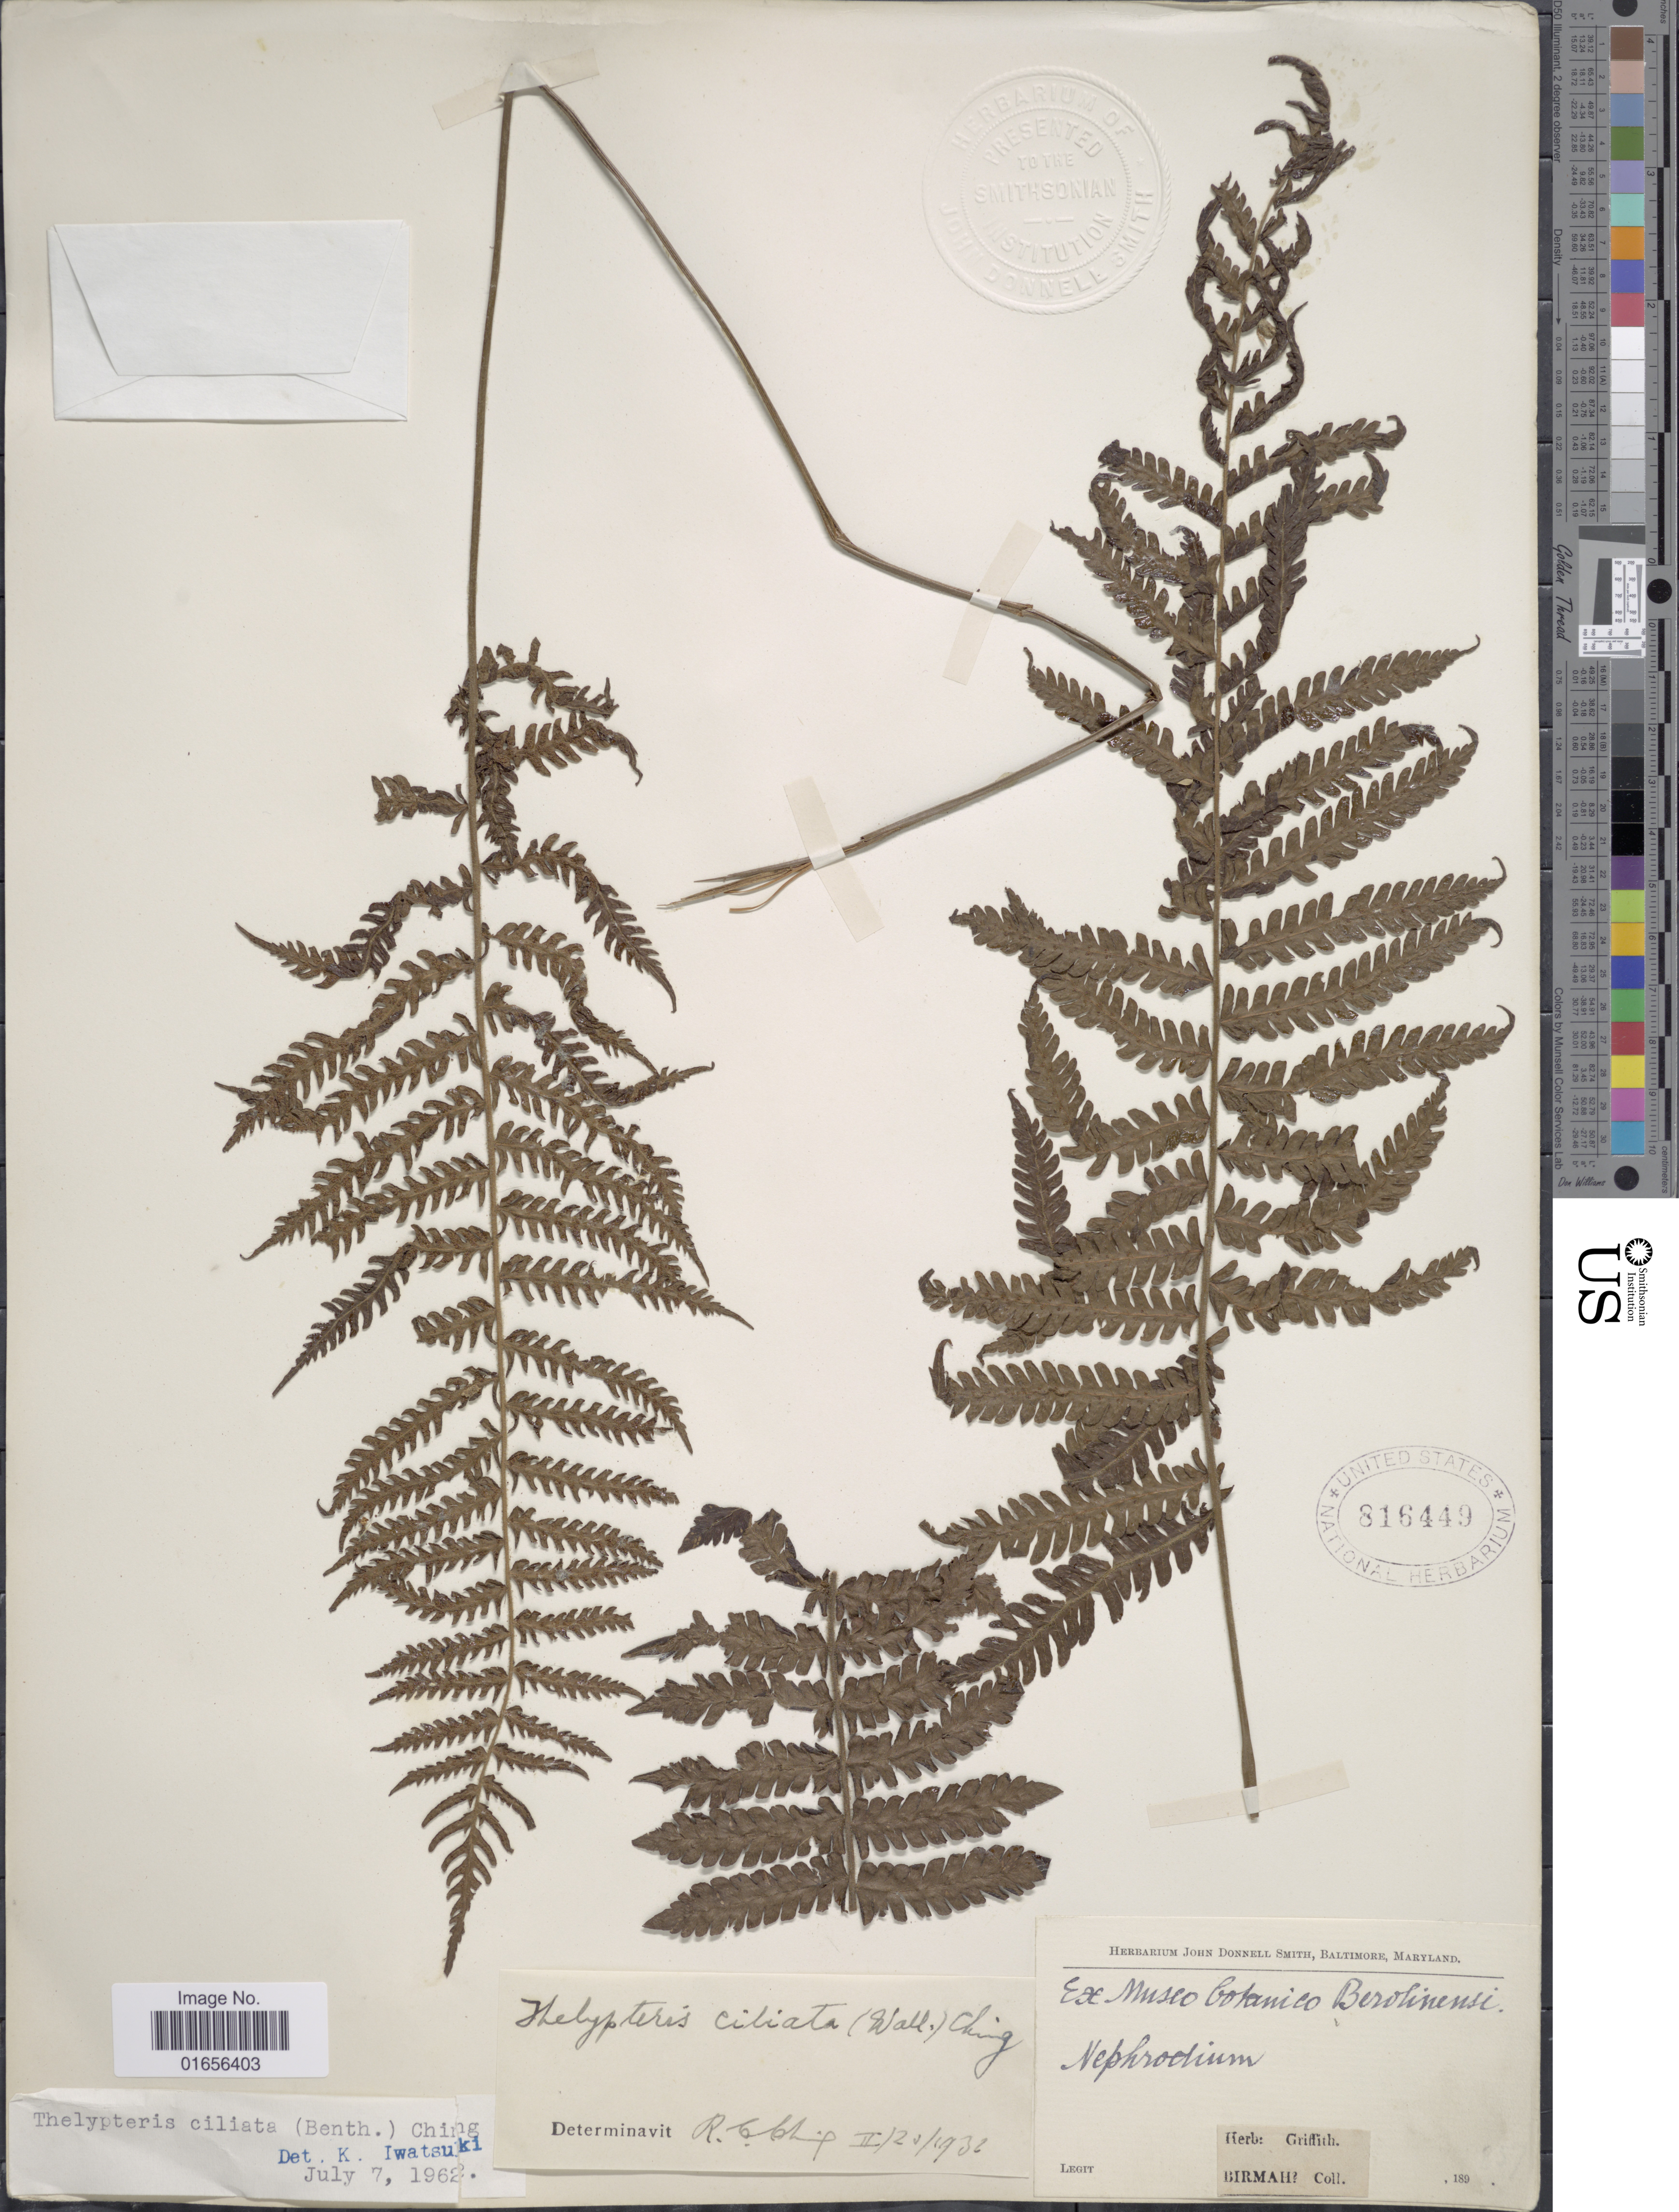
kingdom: Plantae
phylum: Tracheophyta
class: Polypodiopsida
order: Polypodiales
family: Thelypteridaceae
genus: Trigonospora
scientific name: Trigonospora ciliata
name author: (Benth.) Holttum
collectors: ex herb. Griffith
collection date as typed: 189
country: Myanmar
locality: Birmah [unsure placement]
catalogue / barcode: US 816449